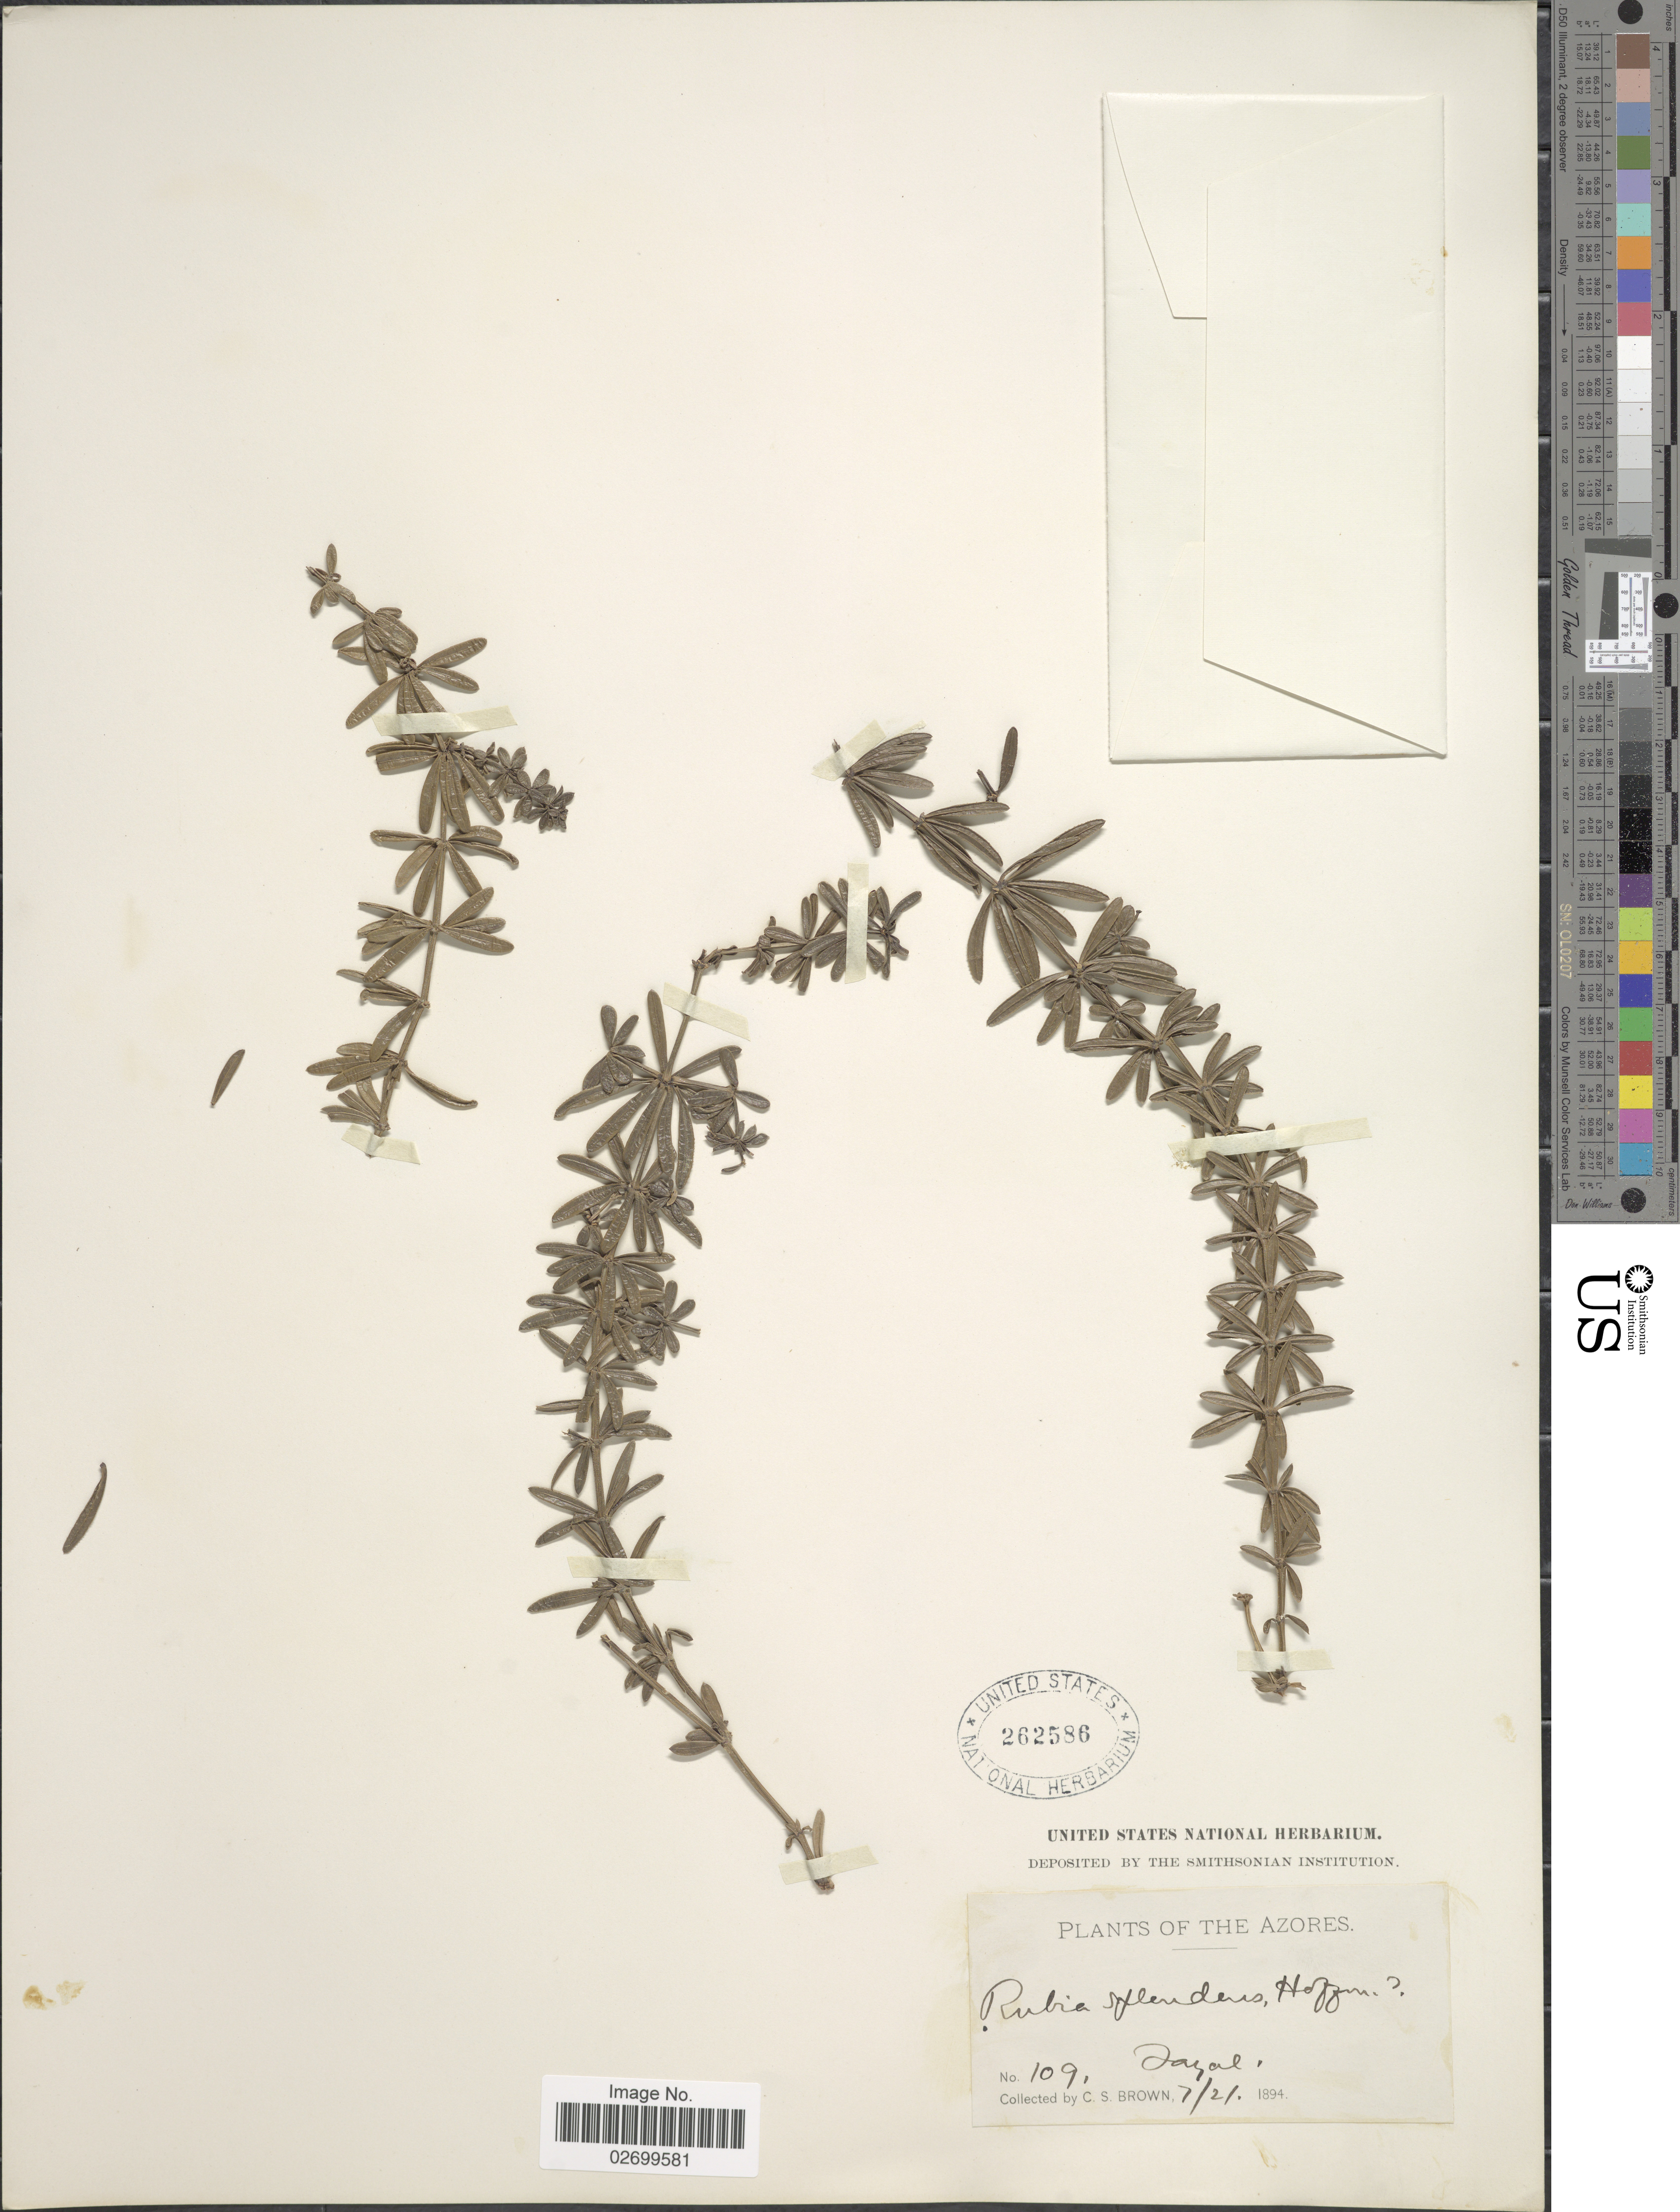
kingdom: Plantae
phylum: Tracheophyta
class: Magnoliopsida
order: Gentianales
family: Rubiaceae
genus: Rubia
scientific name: Rubia splendens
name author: Hoffmanns. & Link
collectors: C. S. Brown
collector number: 109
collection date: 1894-07-21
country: Portugal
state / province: Azores (Aut. Reg.)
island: Faial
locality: The Azores, Jayal [interpreted]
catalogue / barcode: US 262586